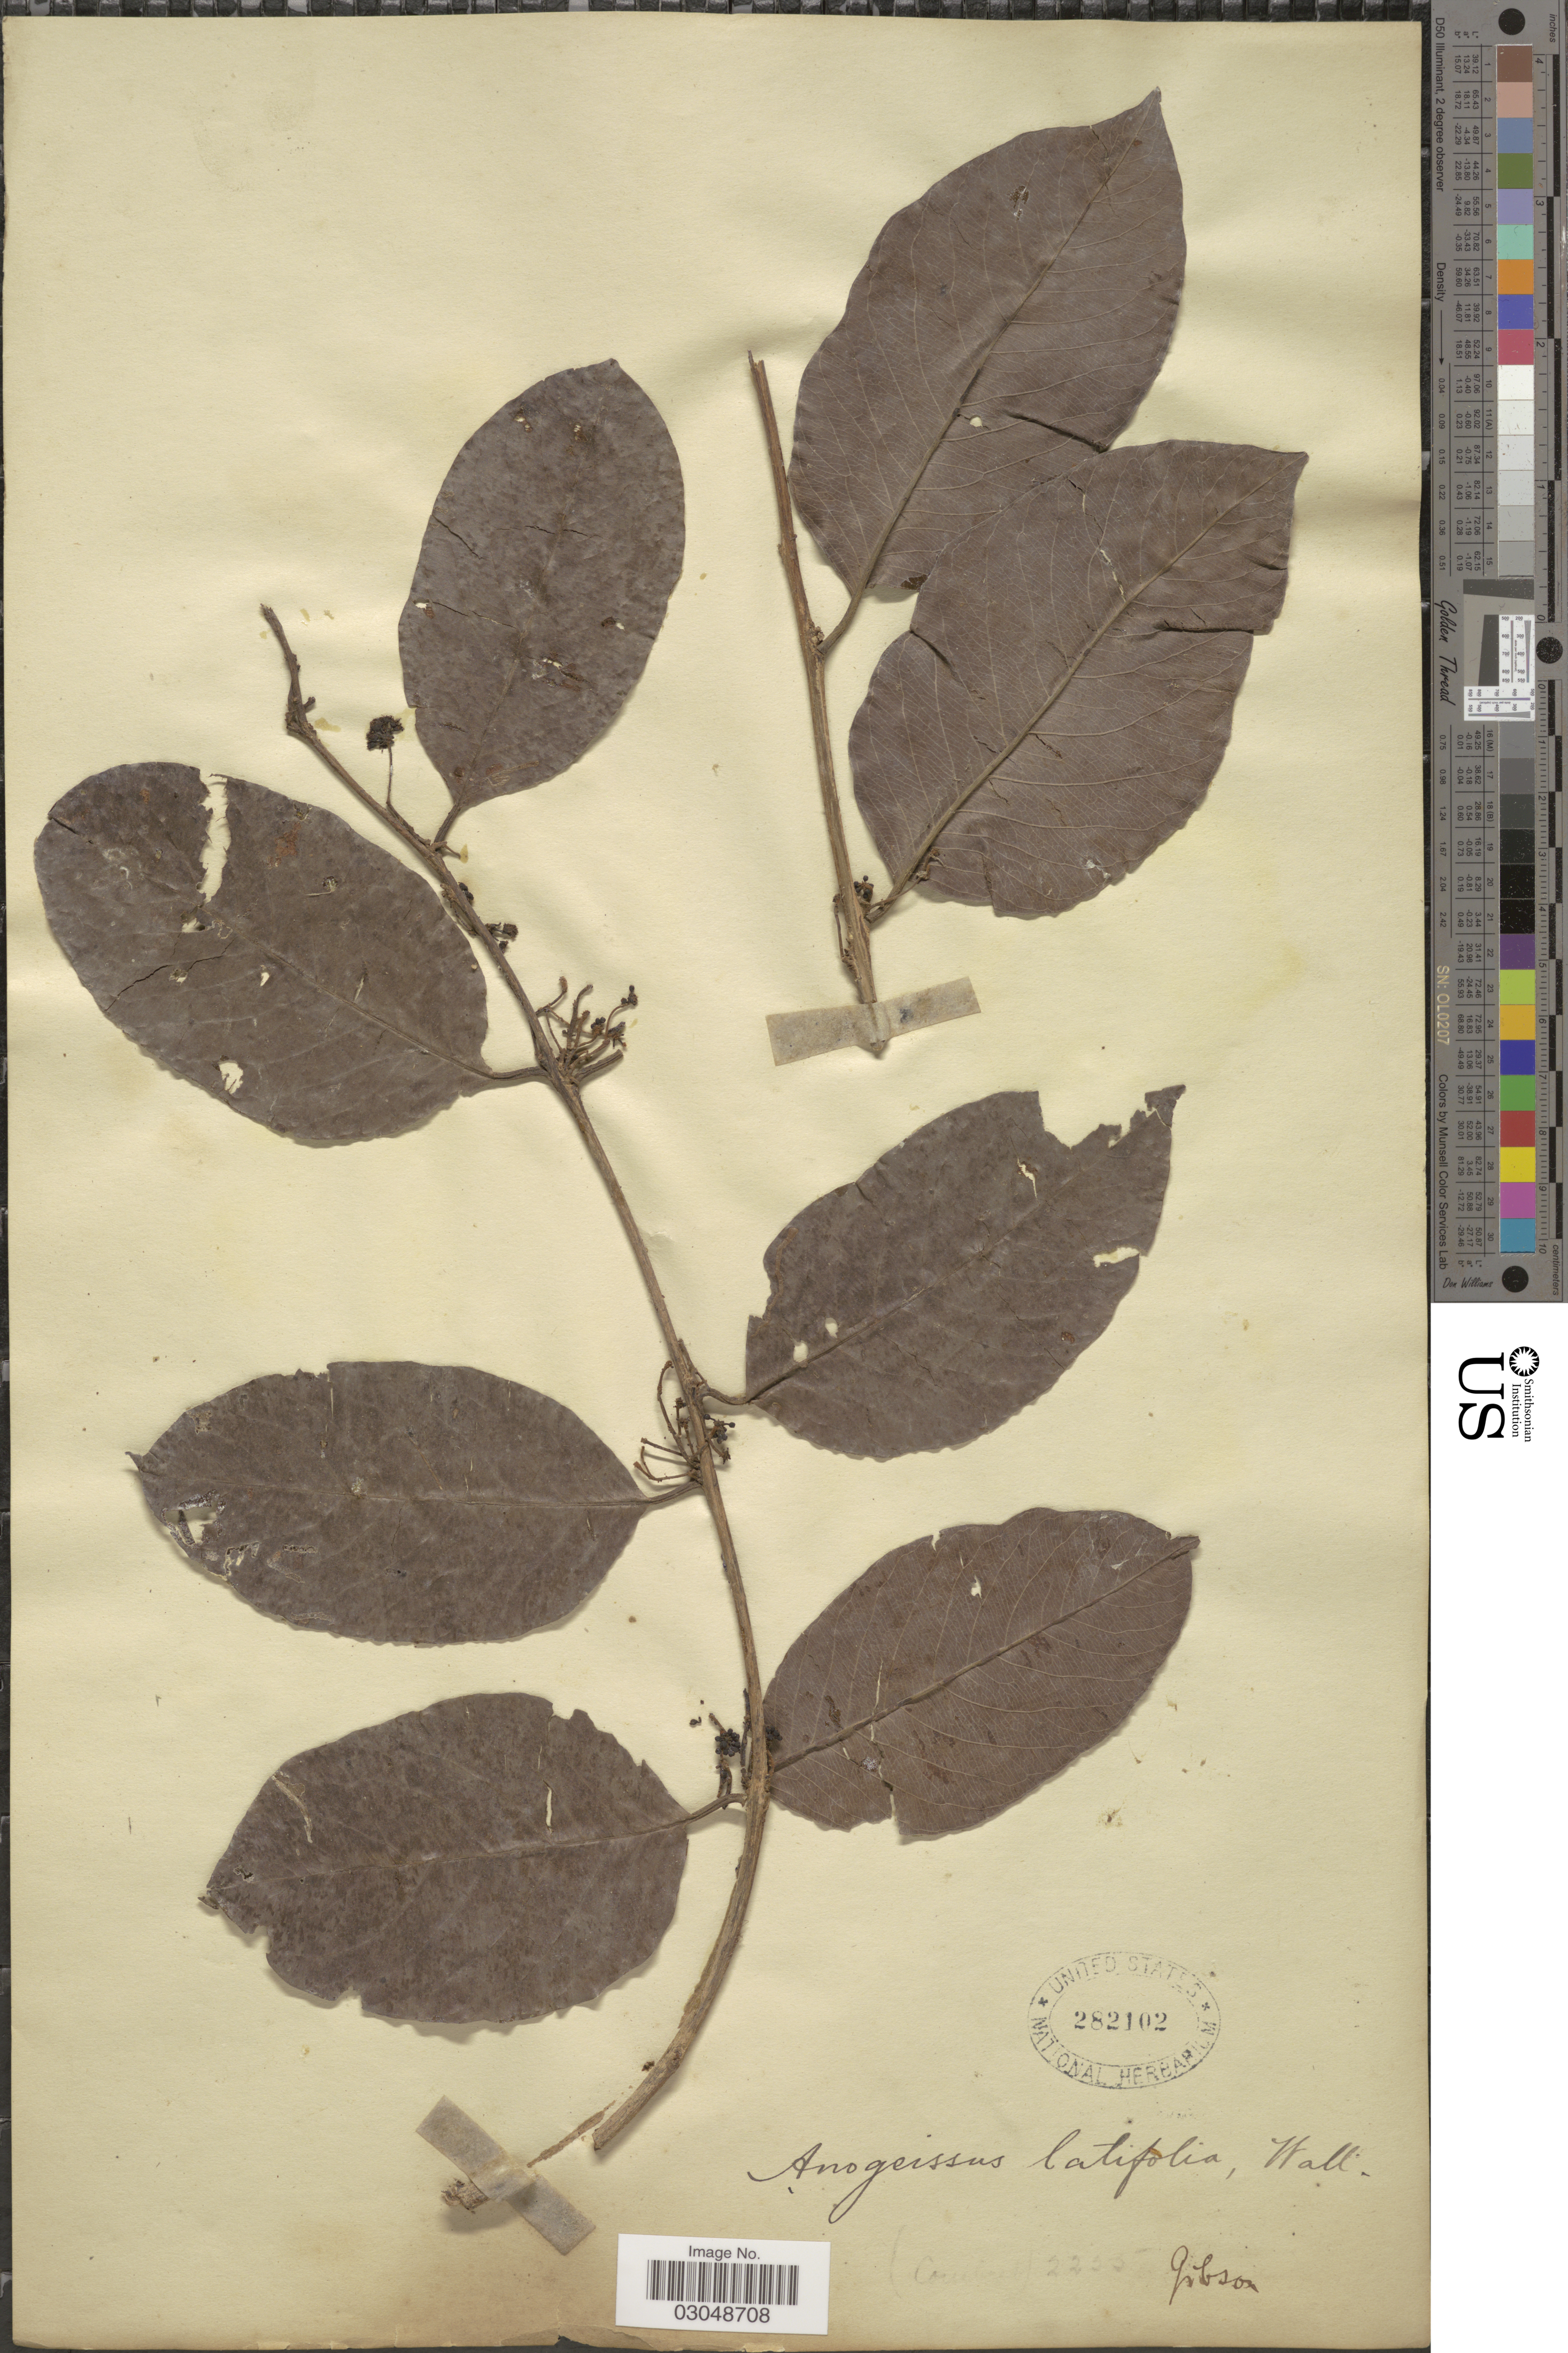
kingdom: Plantae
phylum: Tracheophyta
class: Magnoliopsida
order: Myrtales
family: Combretaceae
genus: Anogeissus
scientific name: Anogeissus latifolia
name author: (Roxb. ex DC.) Wall. ex Guill. & Perr.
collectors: -- Gibson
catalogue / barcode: US 282102